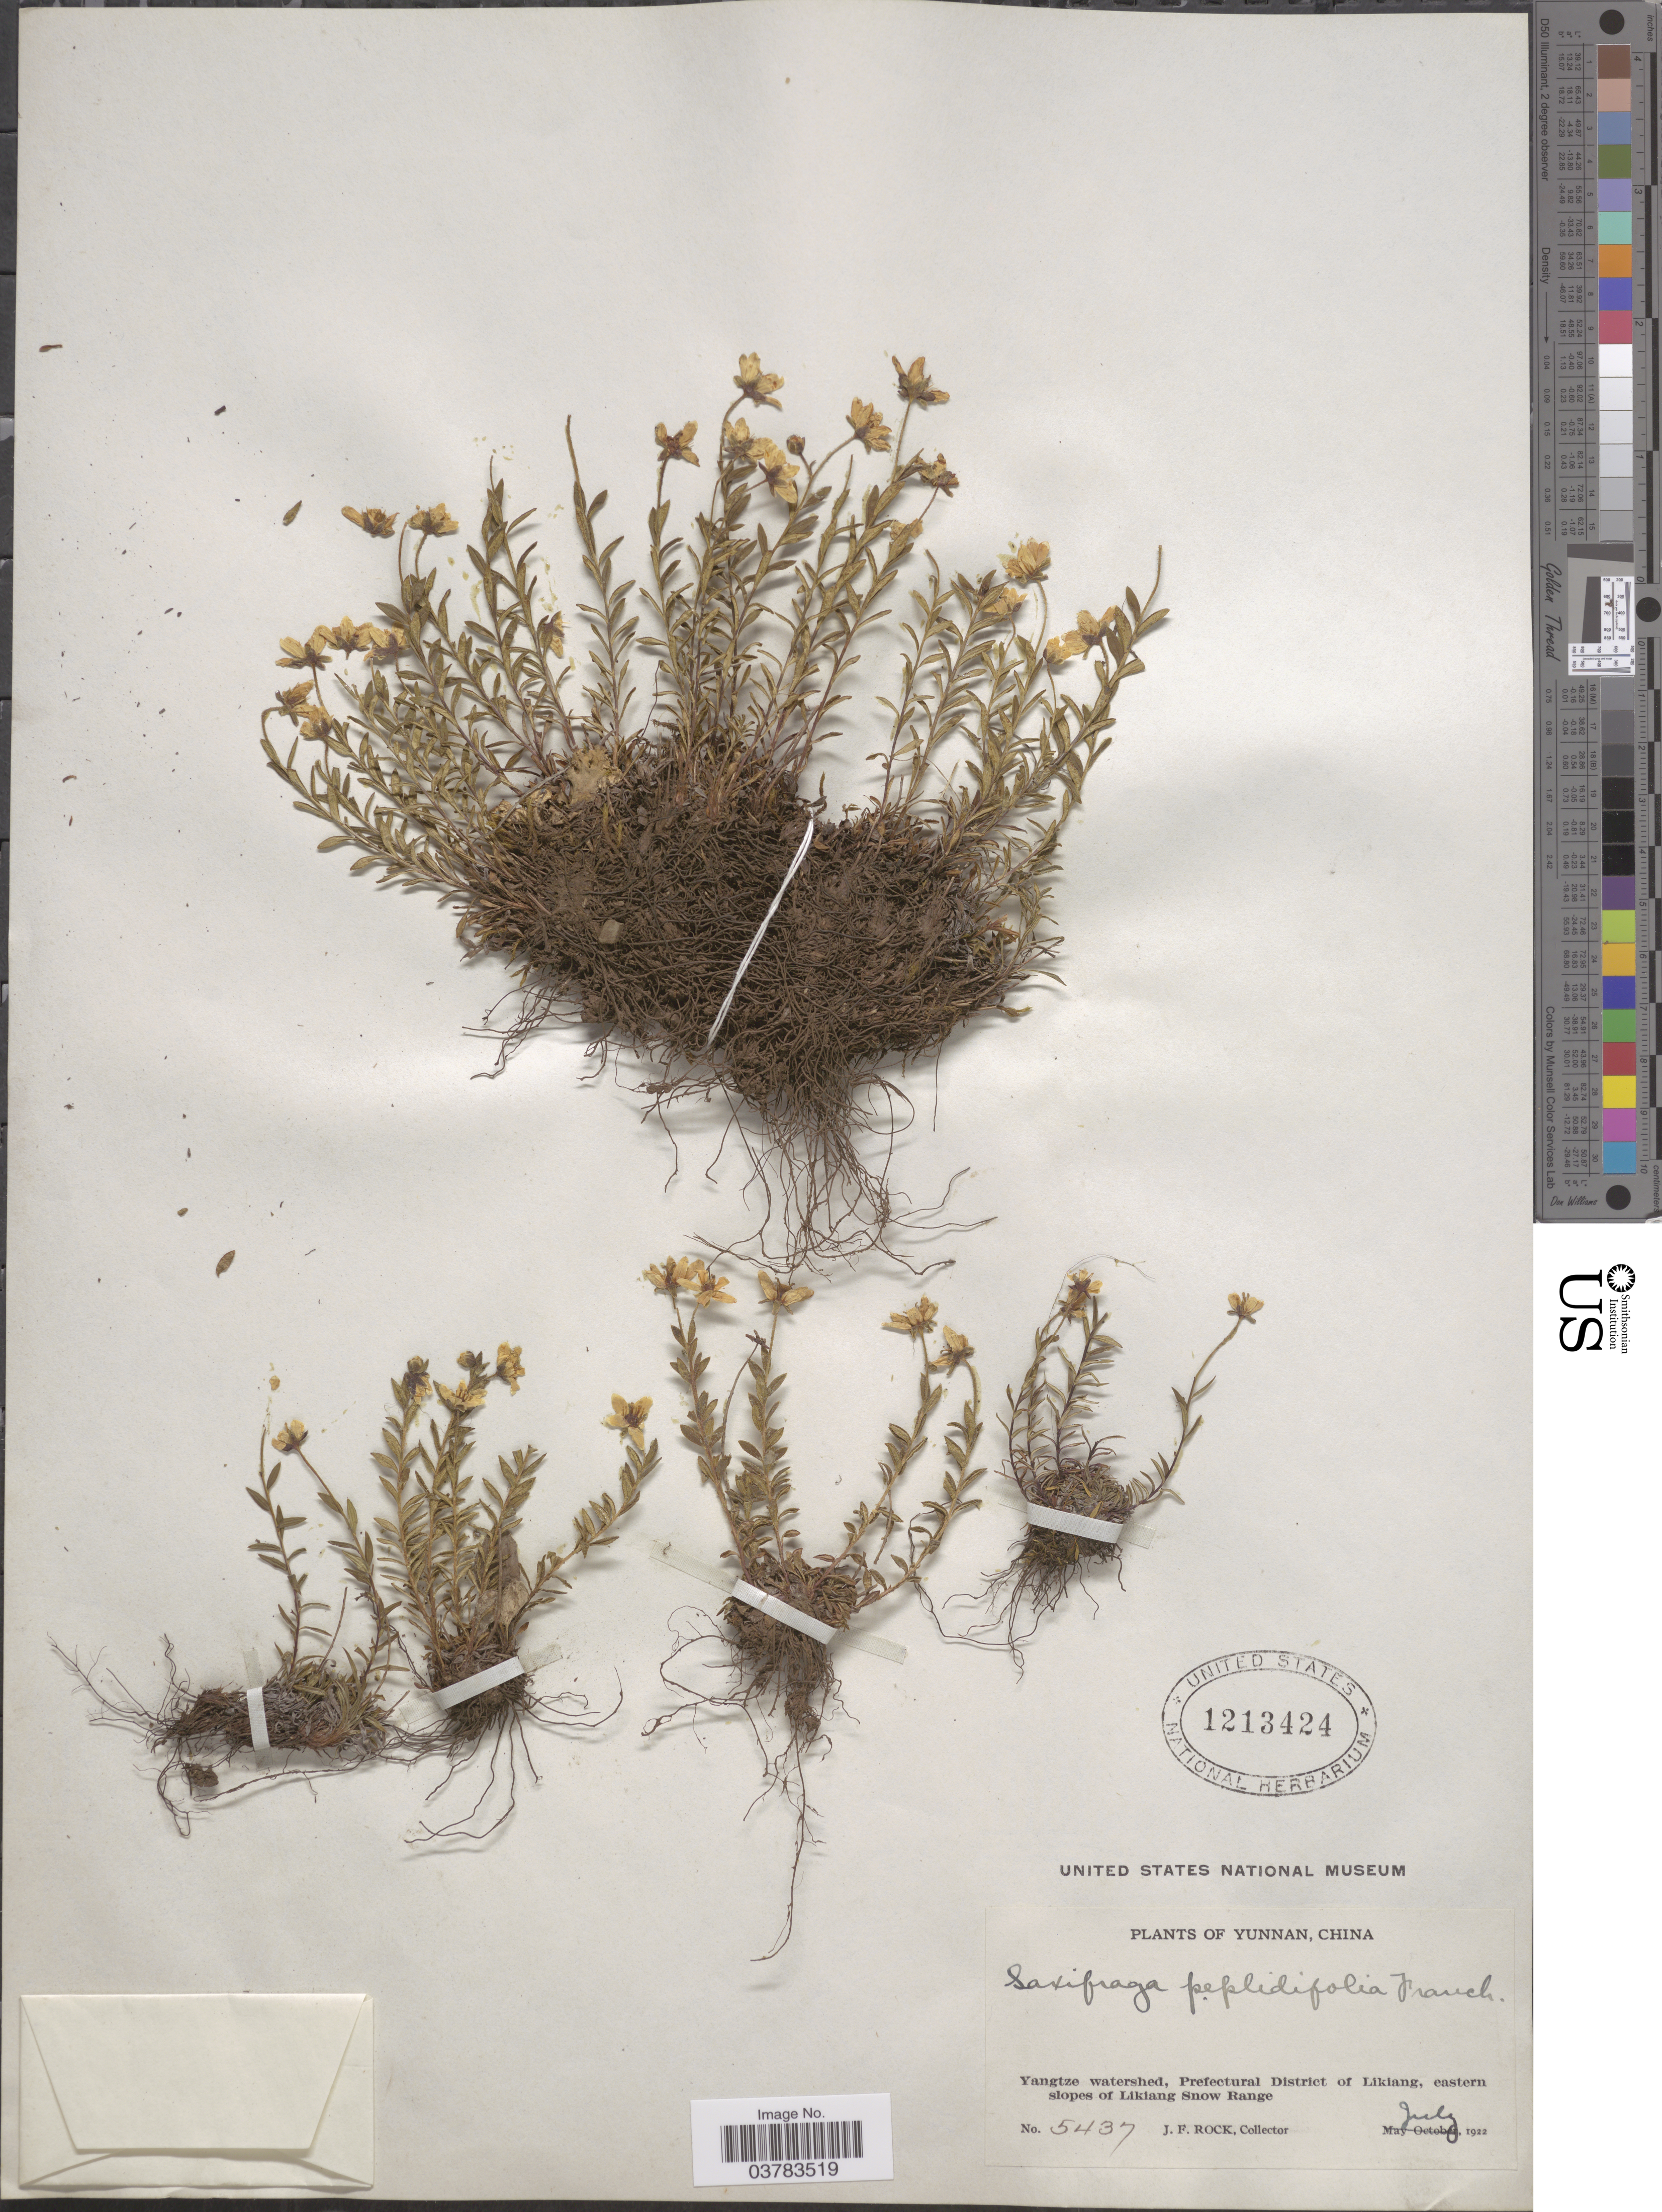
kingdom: Plantae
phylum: Tracheophyta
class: Magnoliopsida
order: Saxifragales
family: Saxifragaceae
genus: Saxifraga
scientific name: Saxifraga peplidifolia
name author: Franch.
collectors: J. Rock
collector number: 5437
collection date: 1912-07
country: China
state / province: Yunnan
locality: Yangtze watershed, Prefectural District of Likiang, eastern slopes of Likiang Snow Range.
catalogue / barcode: US 1213424